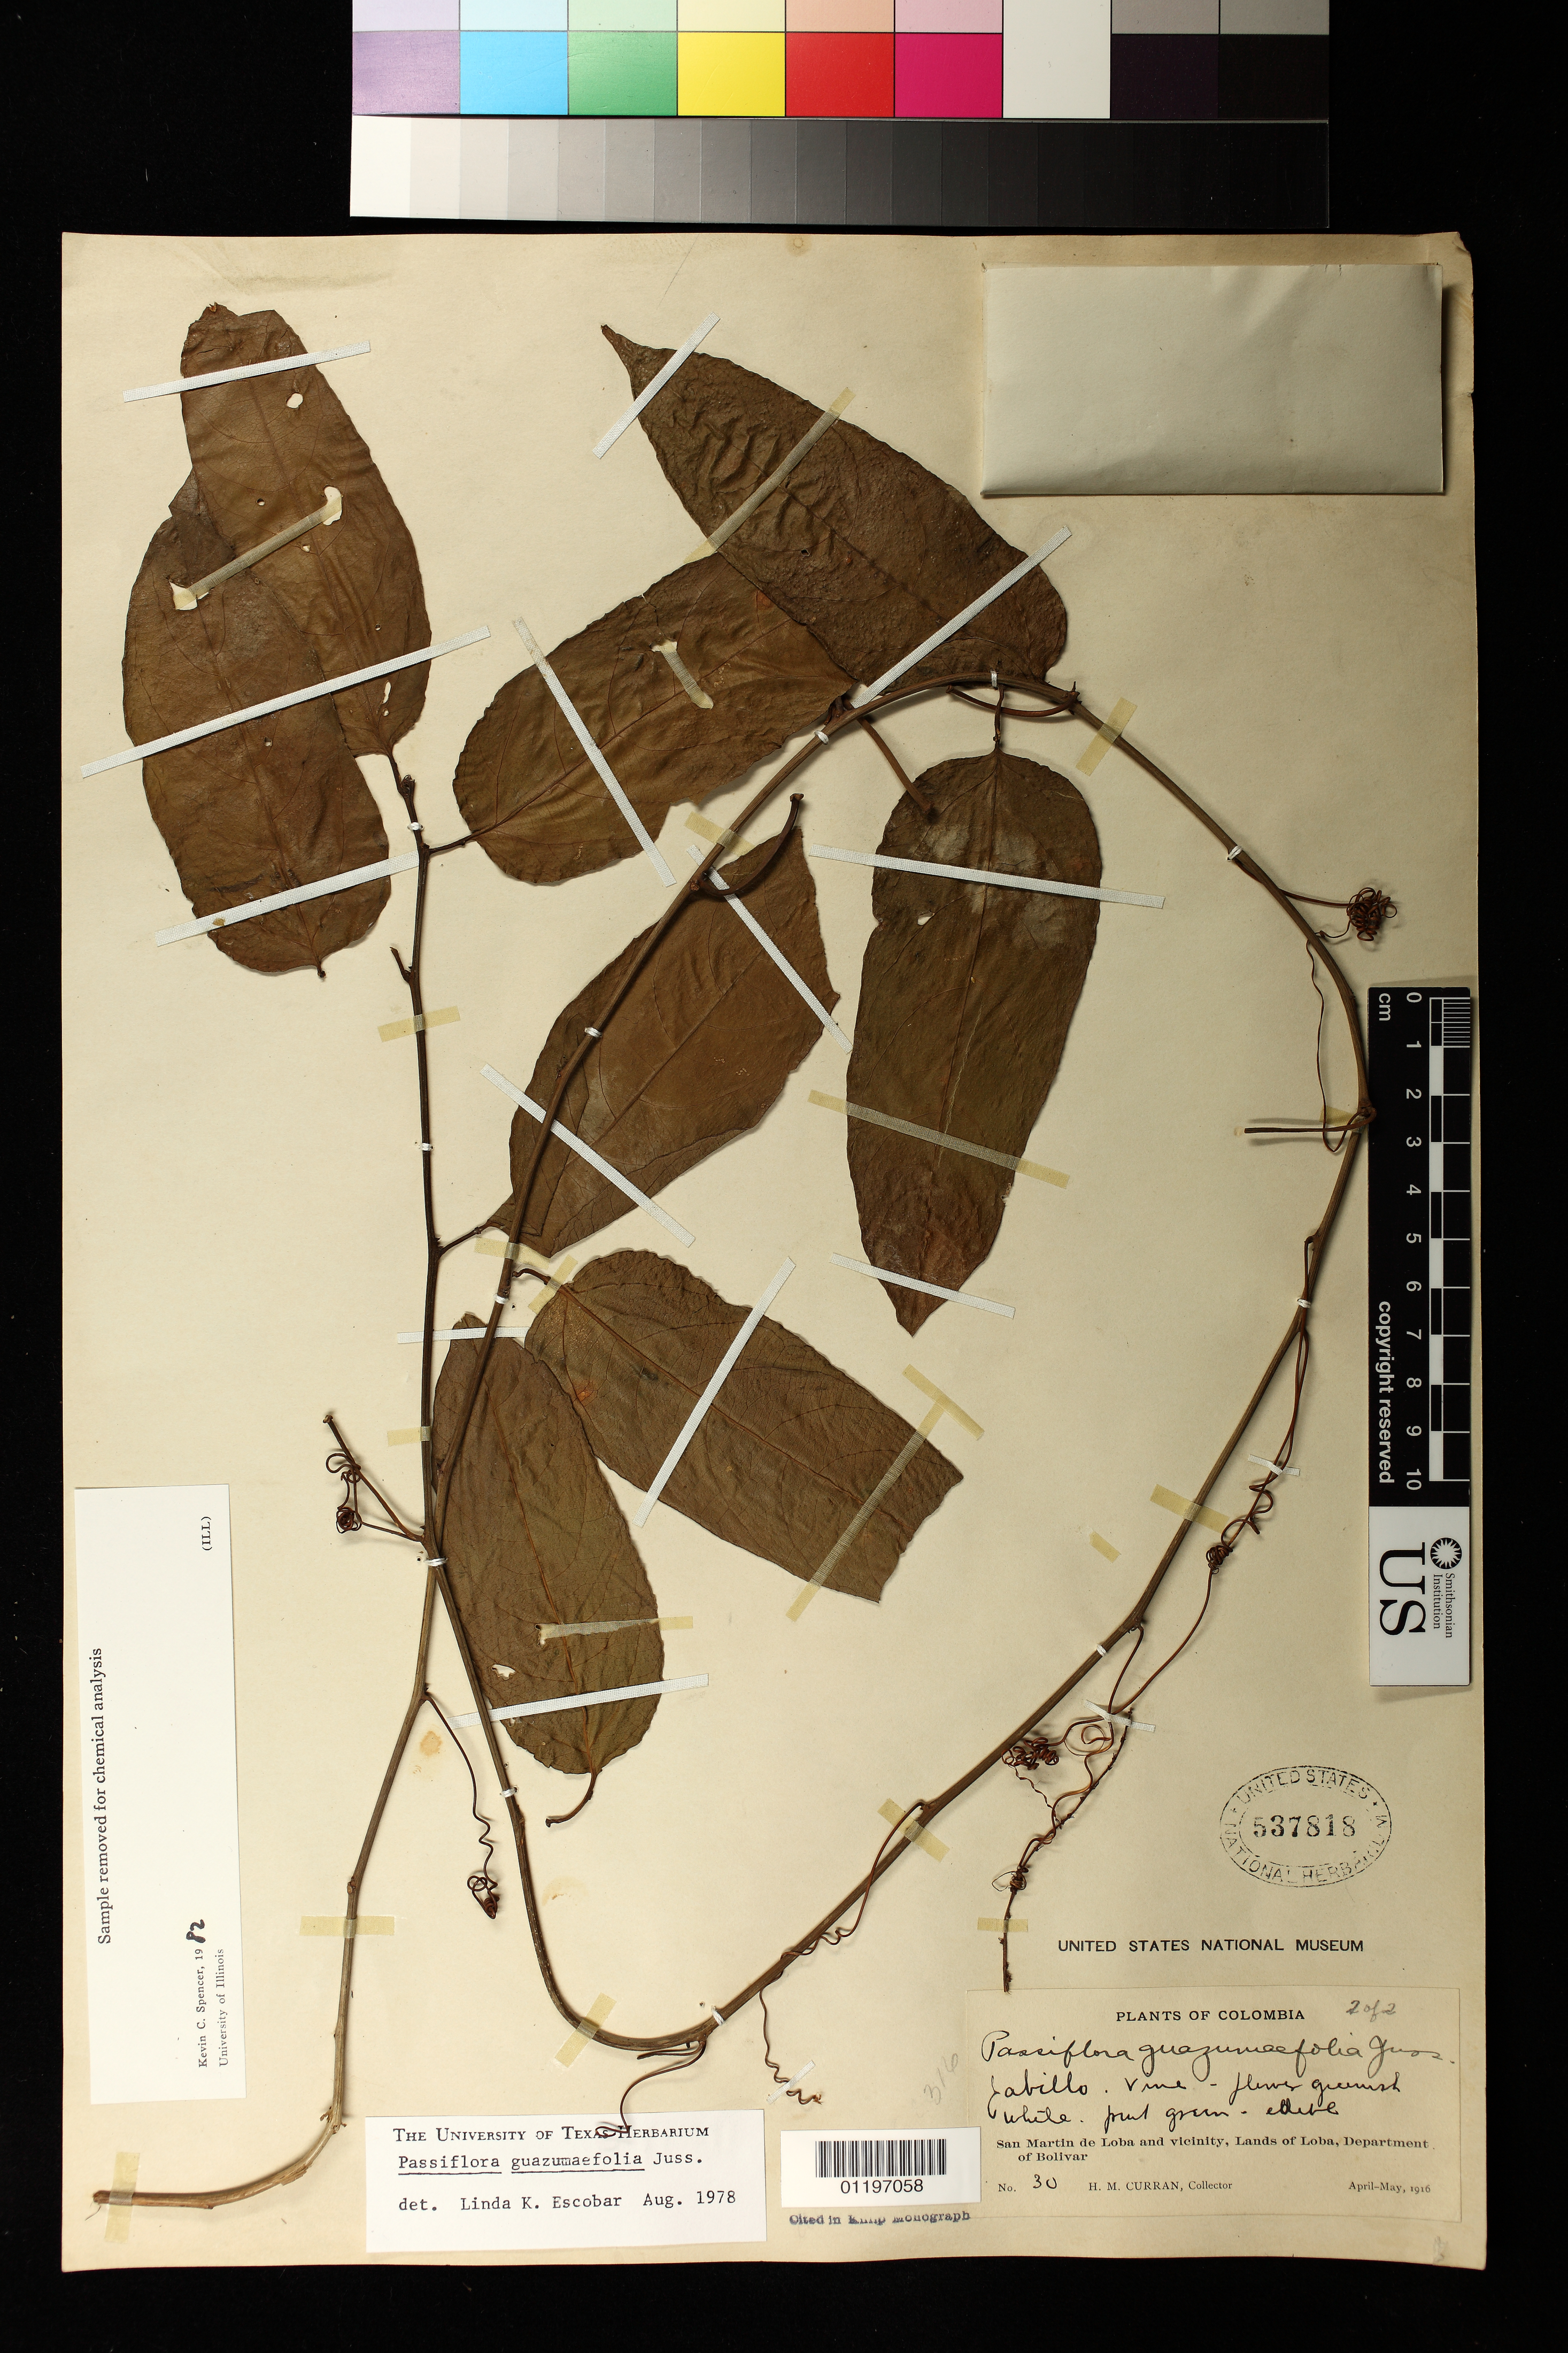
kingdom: Plantae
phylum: Tracheophyta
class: Magnoliopsida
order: Malpighiales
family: Passifloraceae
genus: Passiflora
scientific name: Passiflora guazumifolia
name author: Juss.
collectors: H. M. Curran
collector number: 30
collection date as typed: Apr 1916 to -- May 1916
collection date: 1916-04/1916-05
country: Colombia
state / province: Bolívar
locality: San Martin de Loba and vicinity, Lands of Loba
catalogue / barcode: US 537818